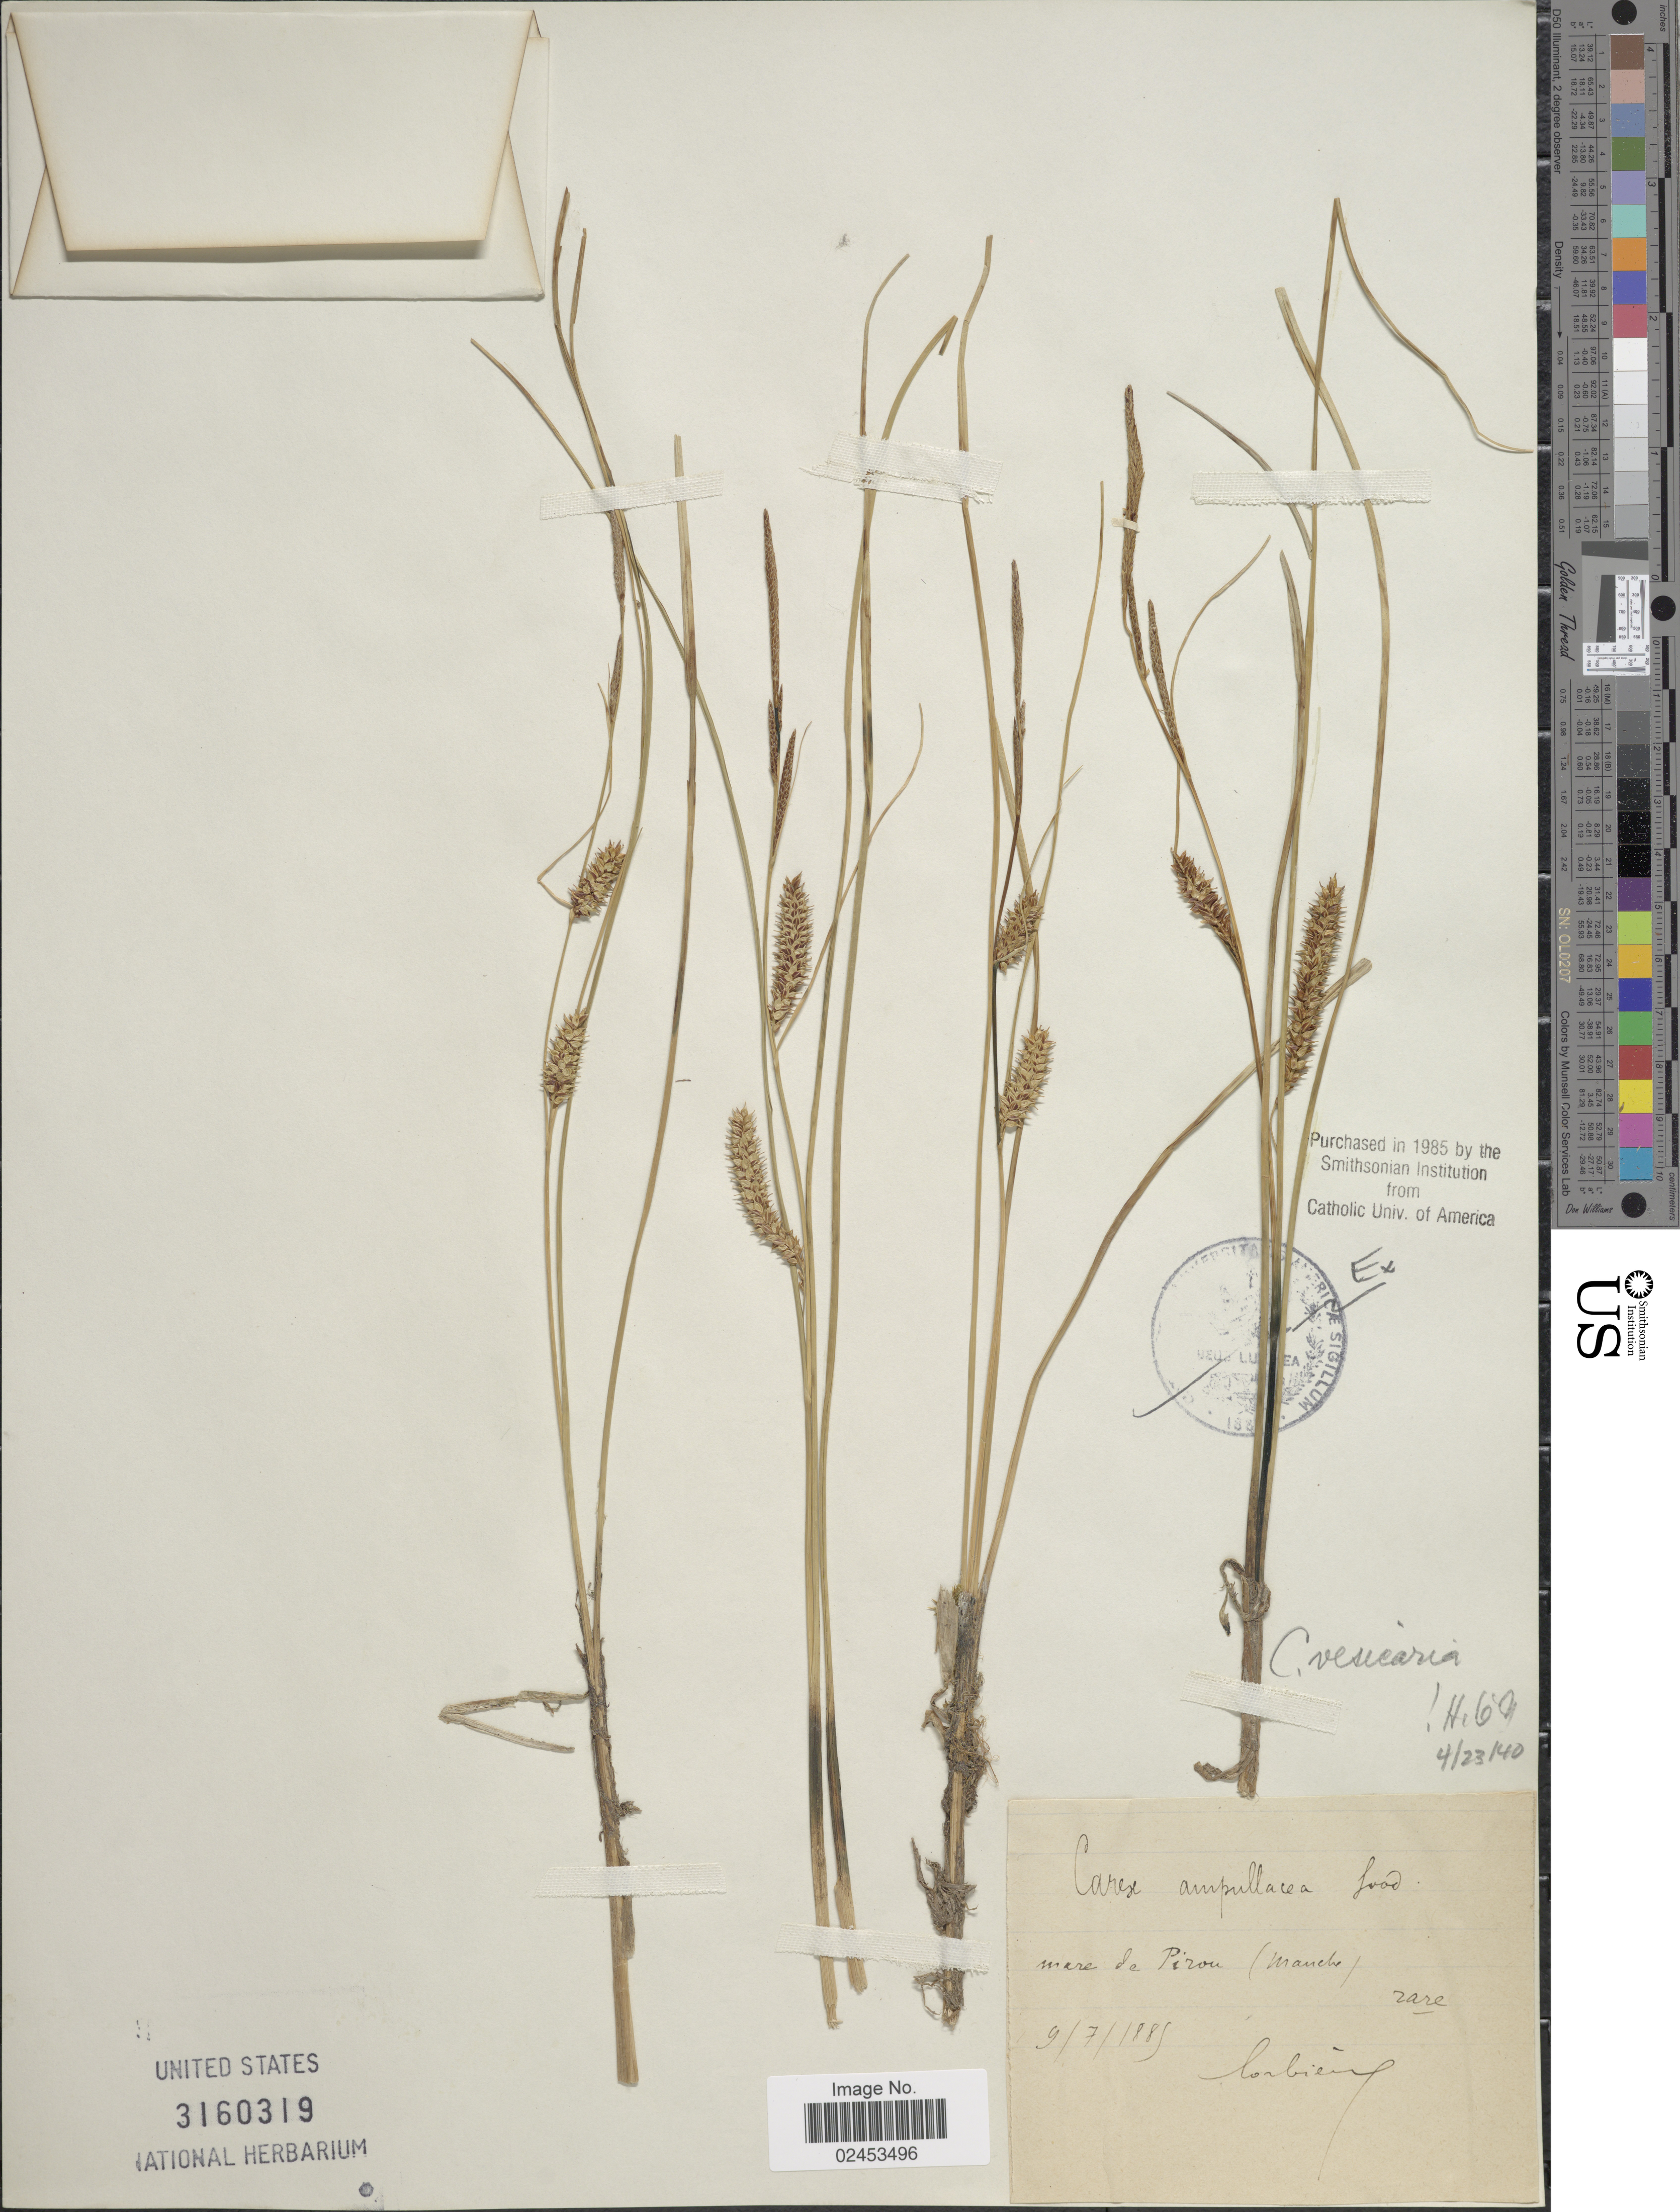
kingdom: Plantae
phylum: Tracheophyta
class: Liliopsida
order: Poales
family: Cyperaceae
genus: Carex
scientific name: Carex vesicaria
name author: L.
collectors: Corbiere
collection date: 1889-07-09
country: France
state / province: Normandie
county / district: Manche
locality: Mare de Pirou (Manche), rare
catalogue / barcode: US 3160319